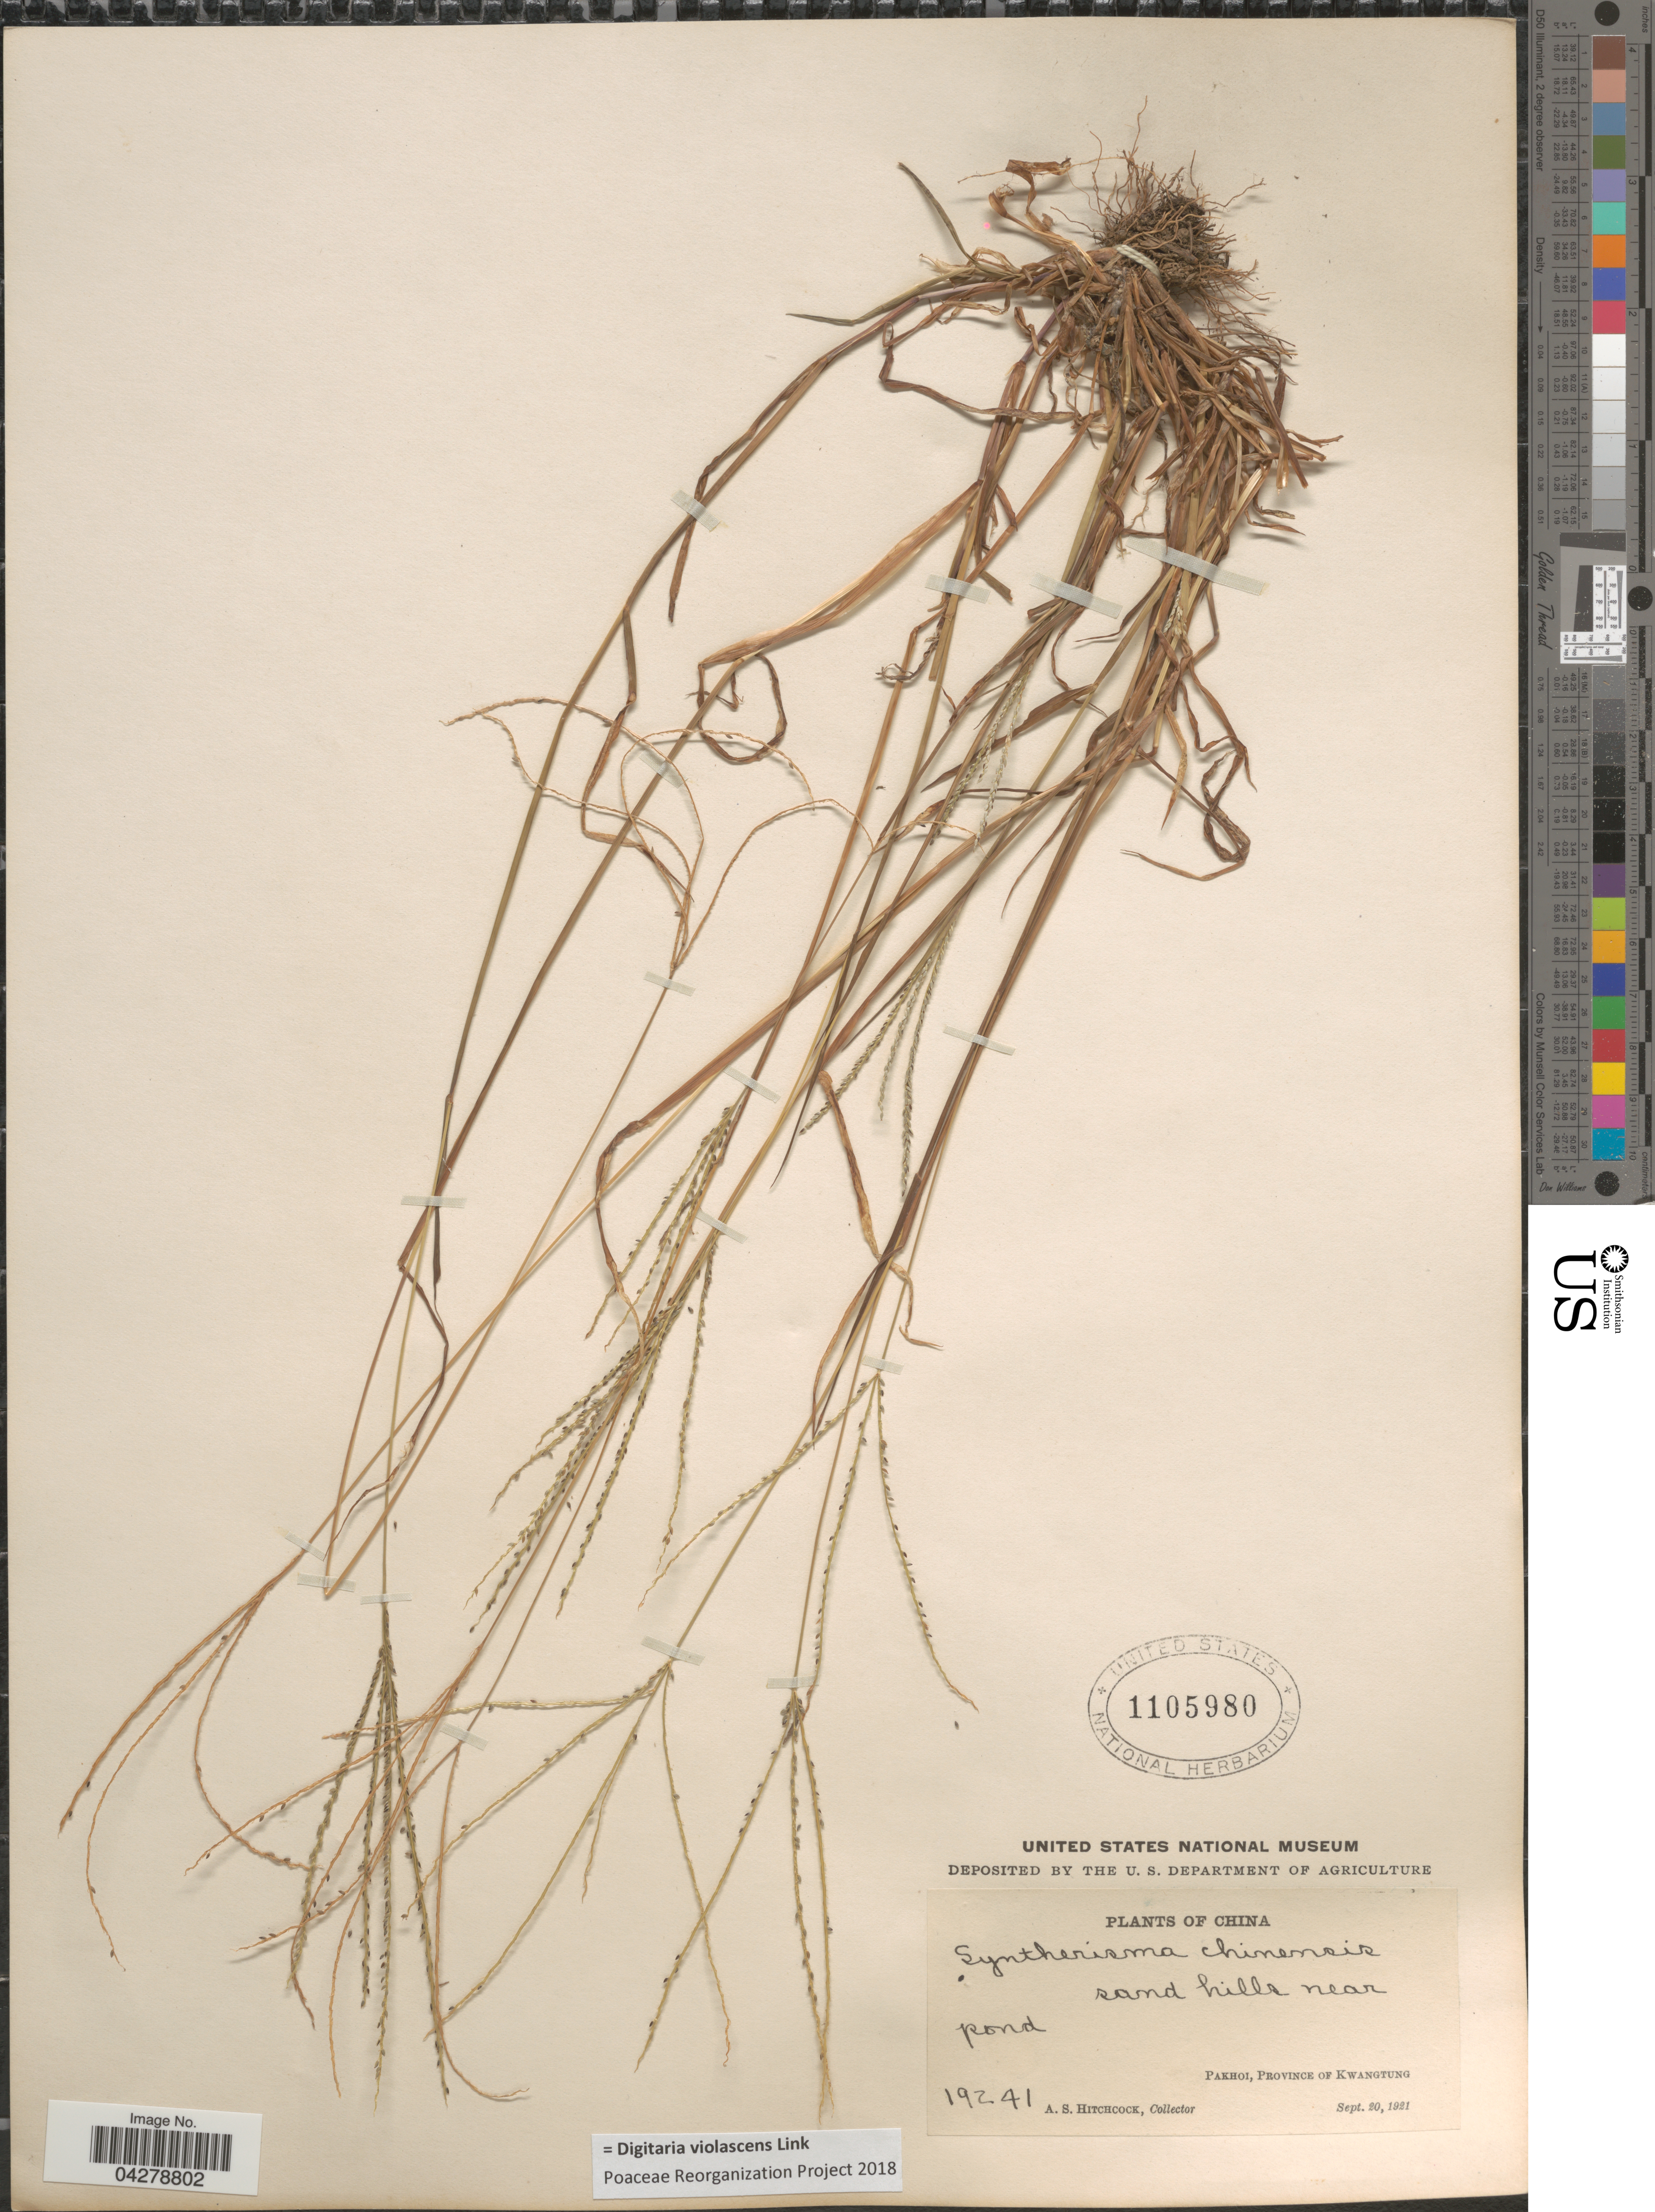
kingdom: Plantae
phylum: Tracheophyta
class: Liliopsida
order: Poales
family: Poaceae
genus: Digitaria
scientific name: Digitaria violascens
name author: Link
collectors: A. S. Hitchcock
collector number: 19241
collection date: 1921-09-20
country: China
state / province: Guangdong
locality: Pakhoi, Province Of Kwangtung.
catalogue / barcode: US 1105980